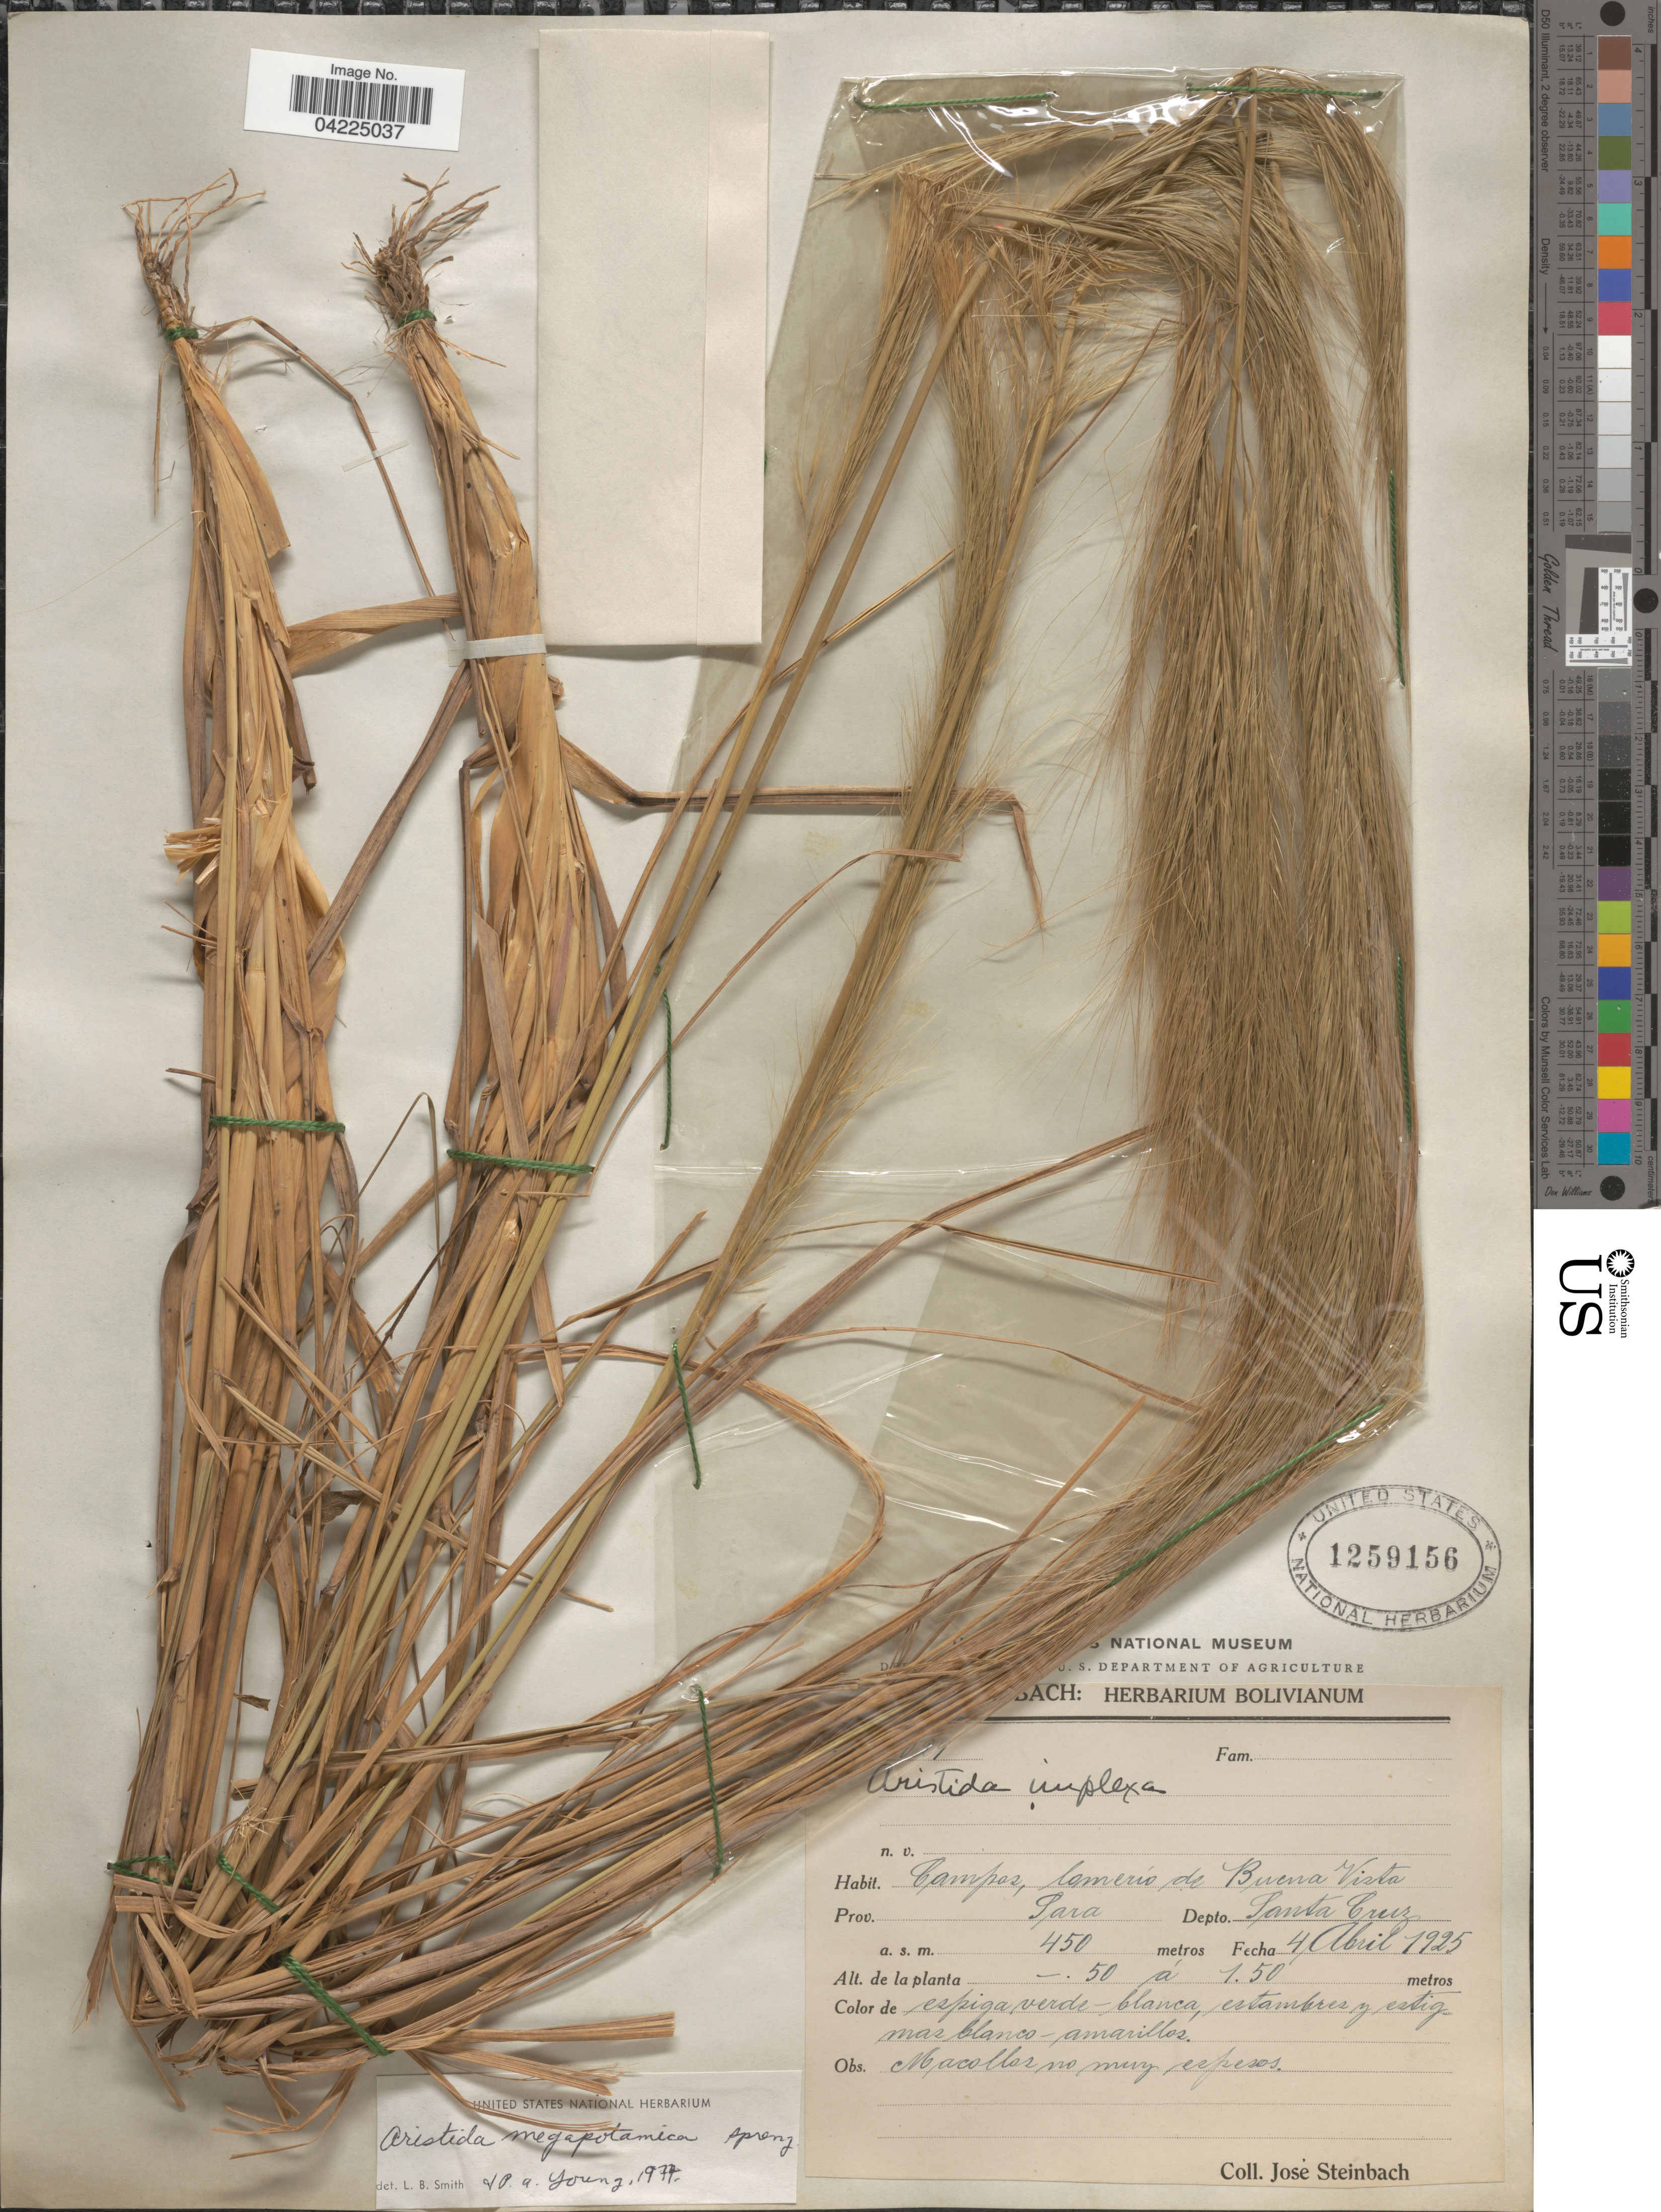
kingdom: Plantae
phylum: Tracheophyta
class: Liliopsida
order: Poales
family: Poaceae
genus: Aristida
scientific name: Aristida megapotamica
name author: Spreng.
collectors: J. Steinbach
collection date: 1925-04-04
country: Bolivia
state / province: Santa Cruz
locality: Campos, lomerio de Buena Vista. Prov. Para. Depto. Santa Cruz.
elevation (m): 450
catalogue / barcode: US 1259156